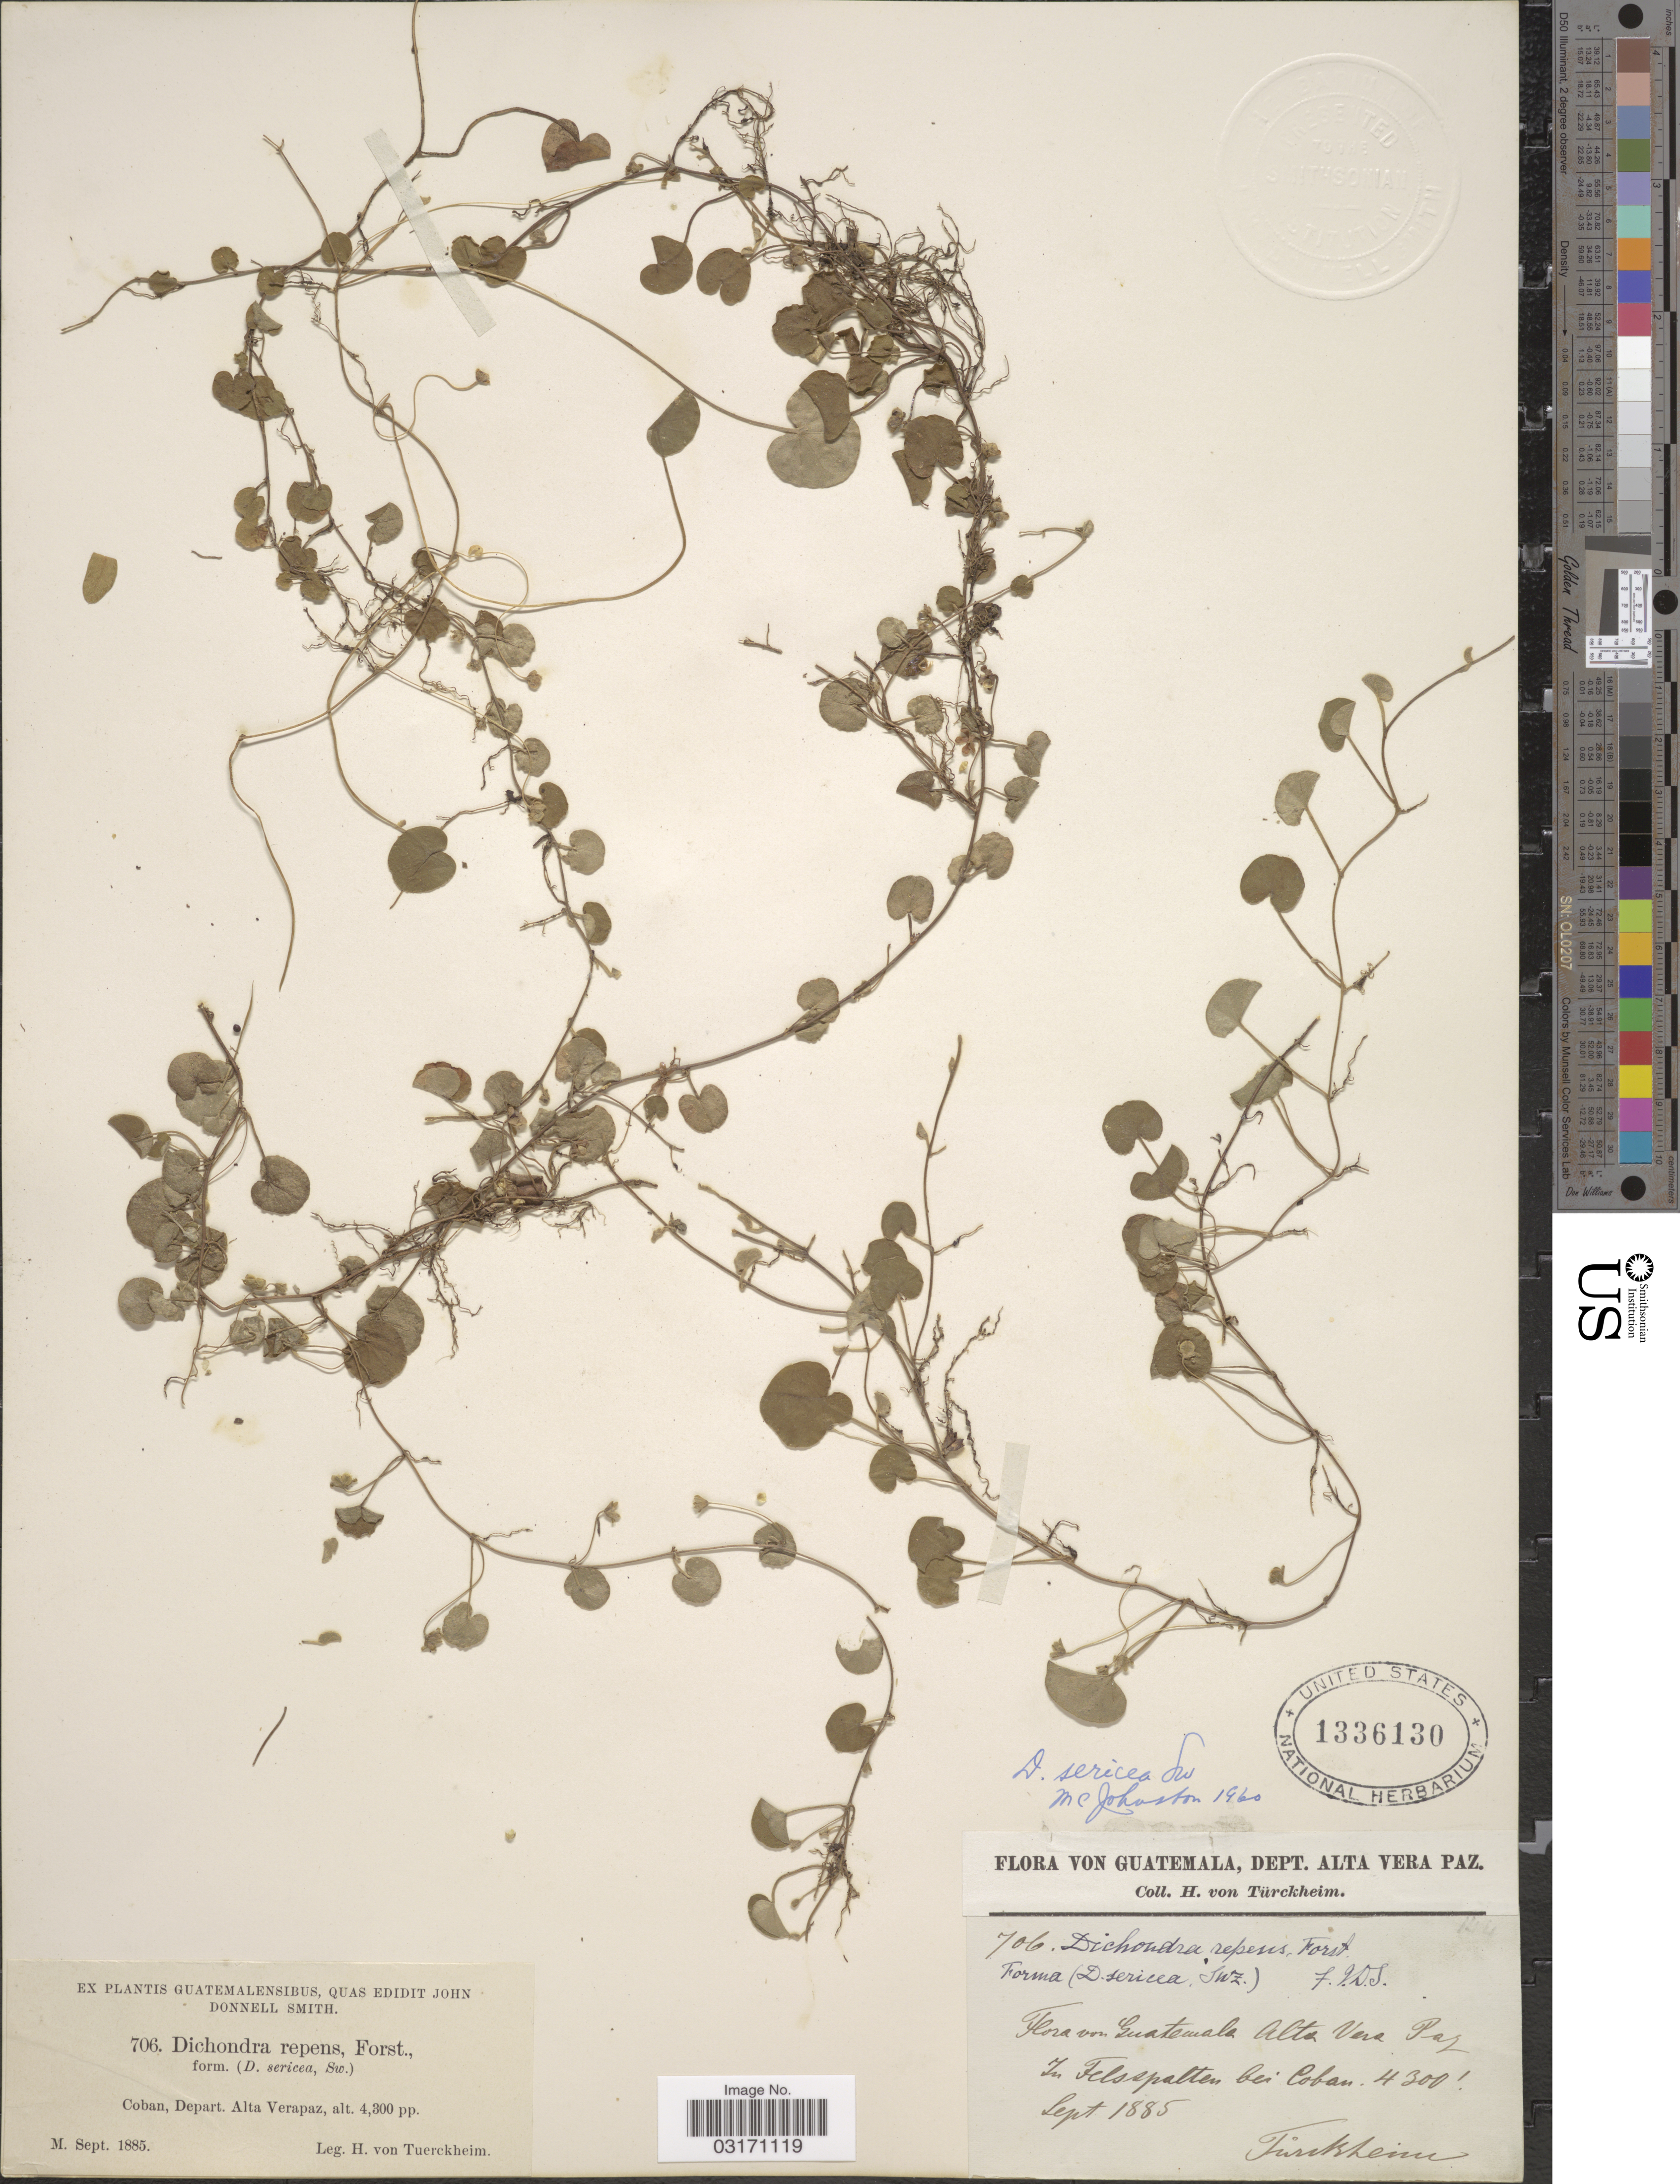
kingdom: Plantae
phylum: Tracheophyta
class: Magnoliopsida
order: Solanales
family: Convolvulaceae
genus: Dichondra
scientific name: Dichondra sericea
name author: Sw.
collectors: H. von Tuerckheim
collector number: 706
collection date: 1885-09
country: Guatemala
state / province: Alta Verapaz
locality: Coban, Depart. Alta Verapaz.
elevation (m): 1311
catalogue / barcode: US 1336130